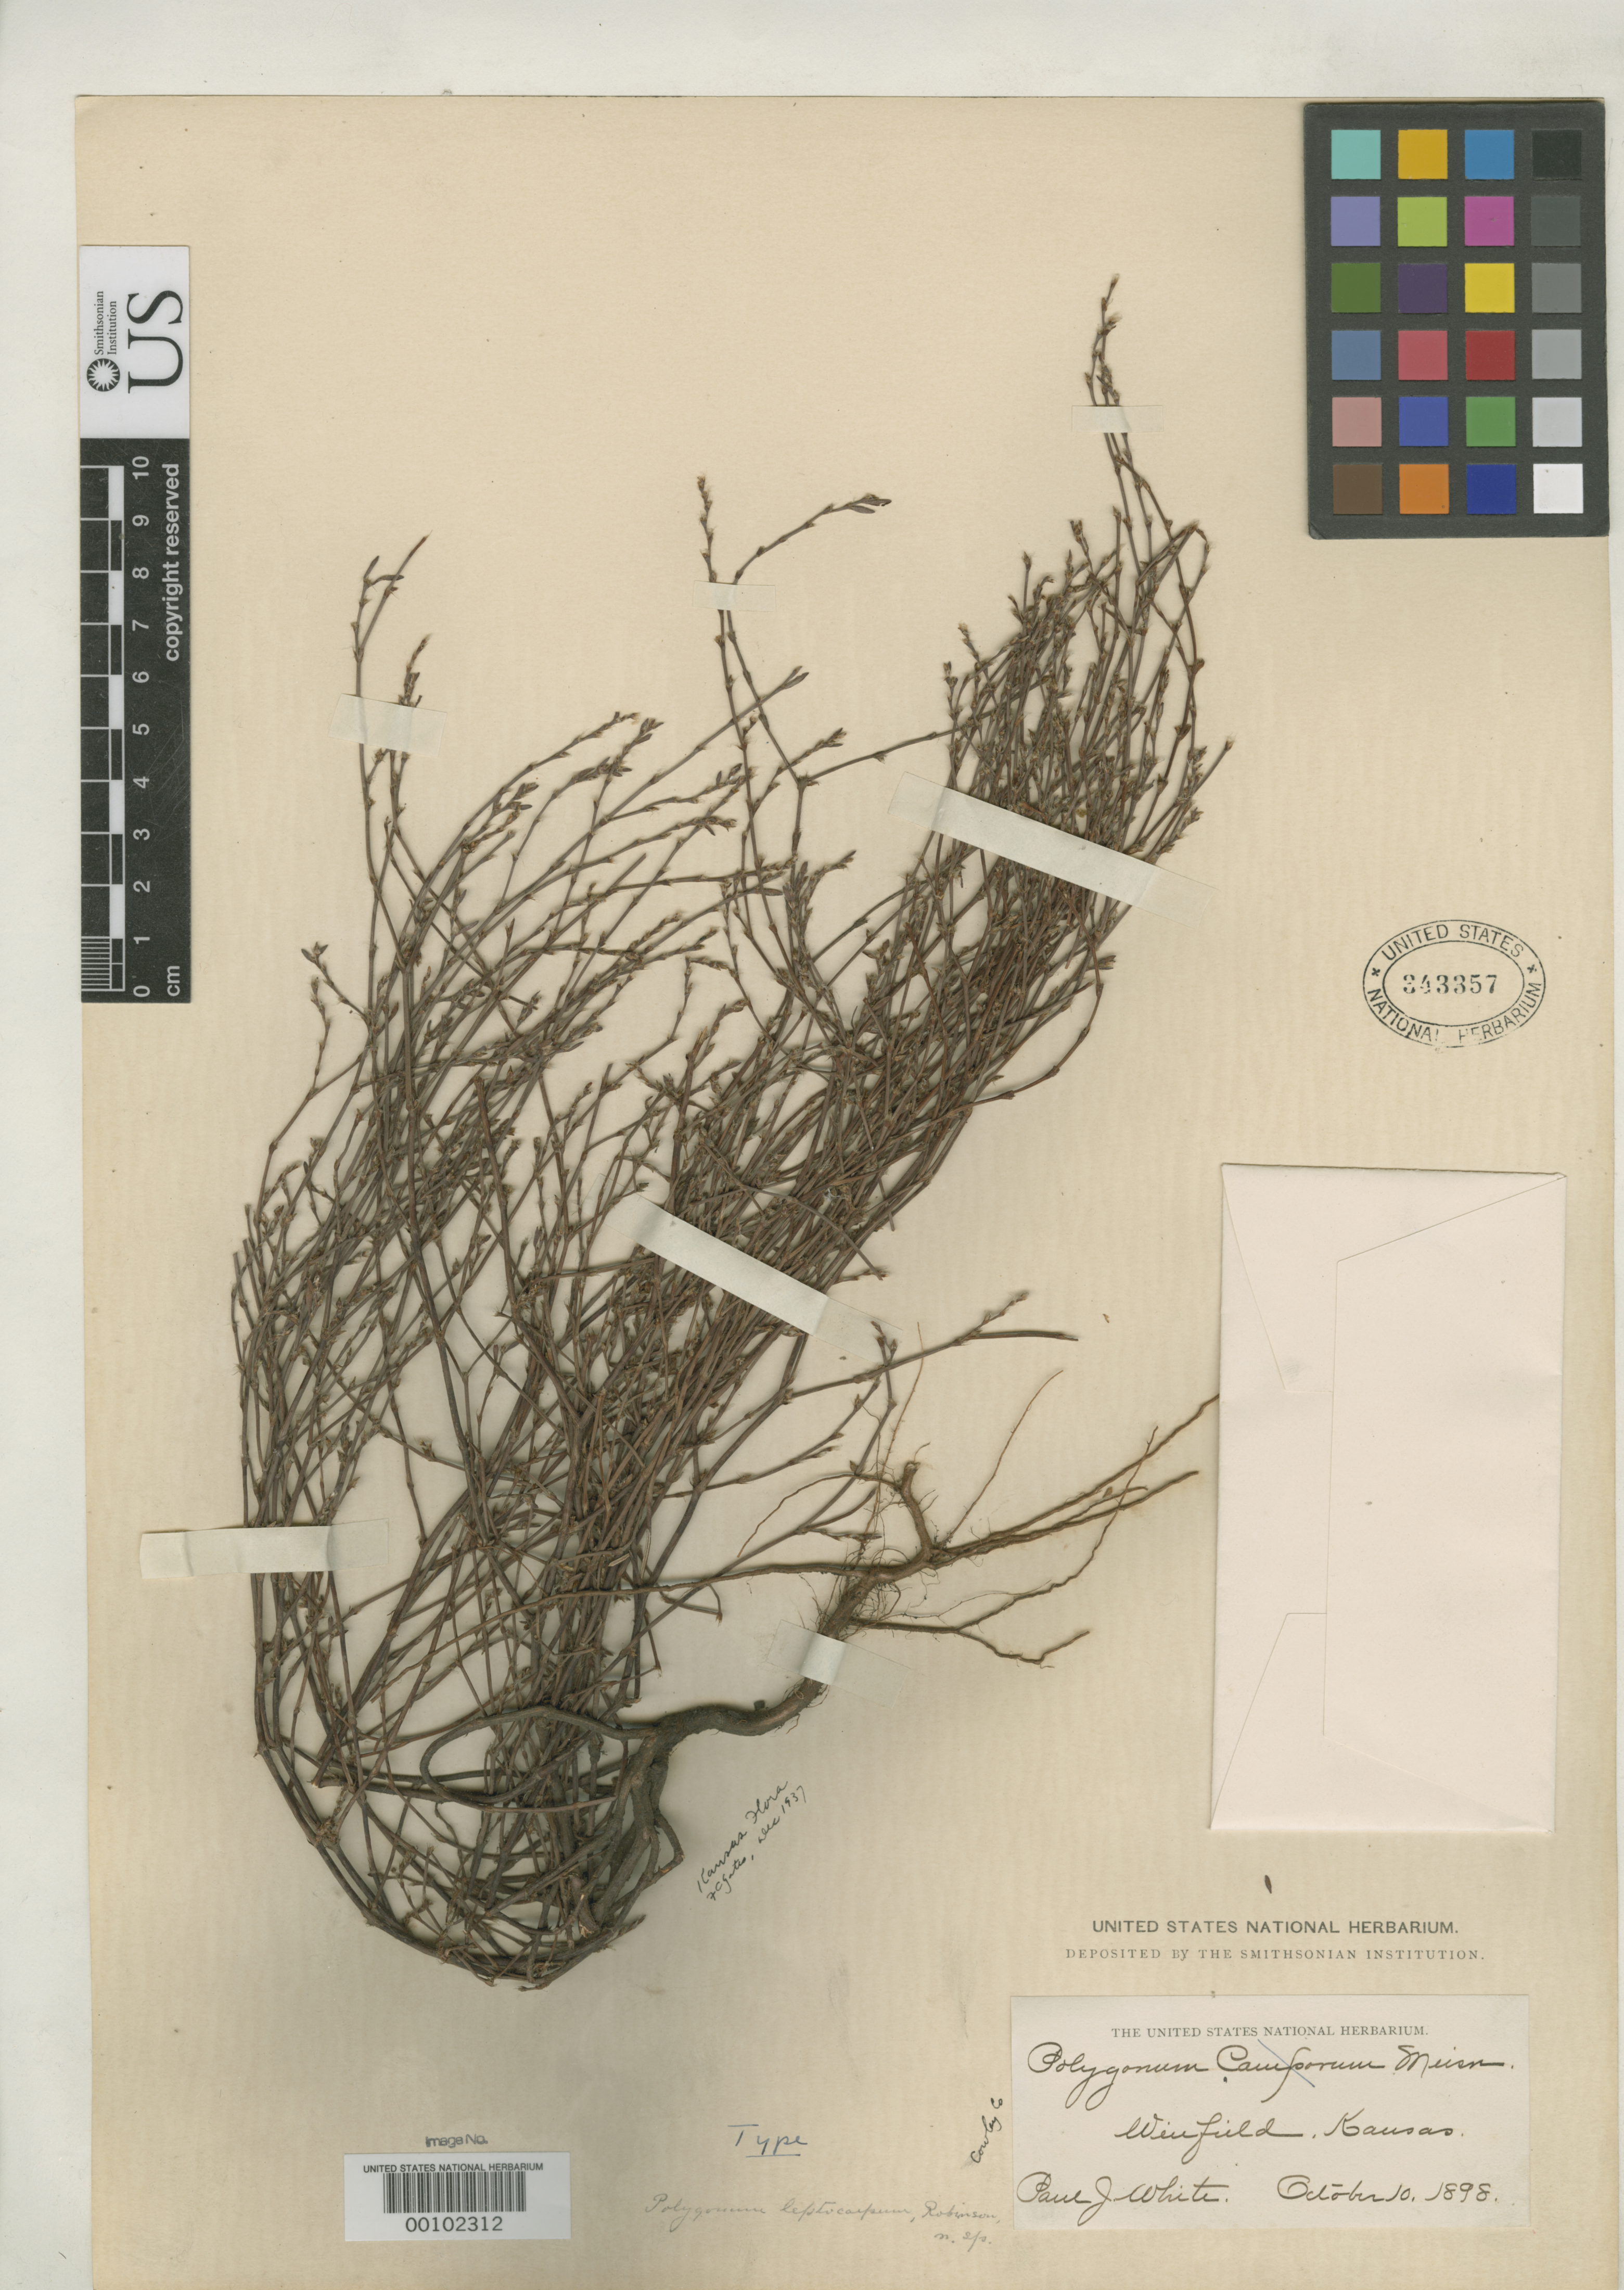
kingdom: Plantae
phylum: Tracheophyta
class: Magnoliopsida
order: Caryophyllales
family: Polygonaceae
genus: Polygonum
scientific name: Polygonum leptocarpum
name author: B.L. Rob.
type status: Holotype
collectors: P. J. White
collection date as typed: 10 Oct 1898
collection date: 1898-10-10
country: United States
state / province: Kansas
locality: Winfield.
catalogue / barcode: US 343357